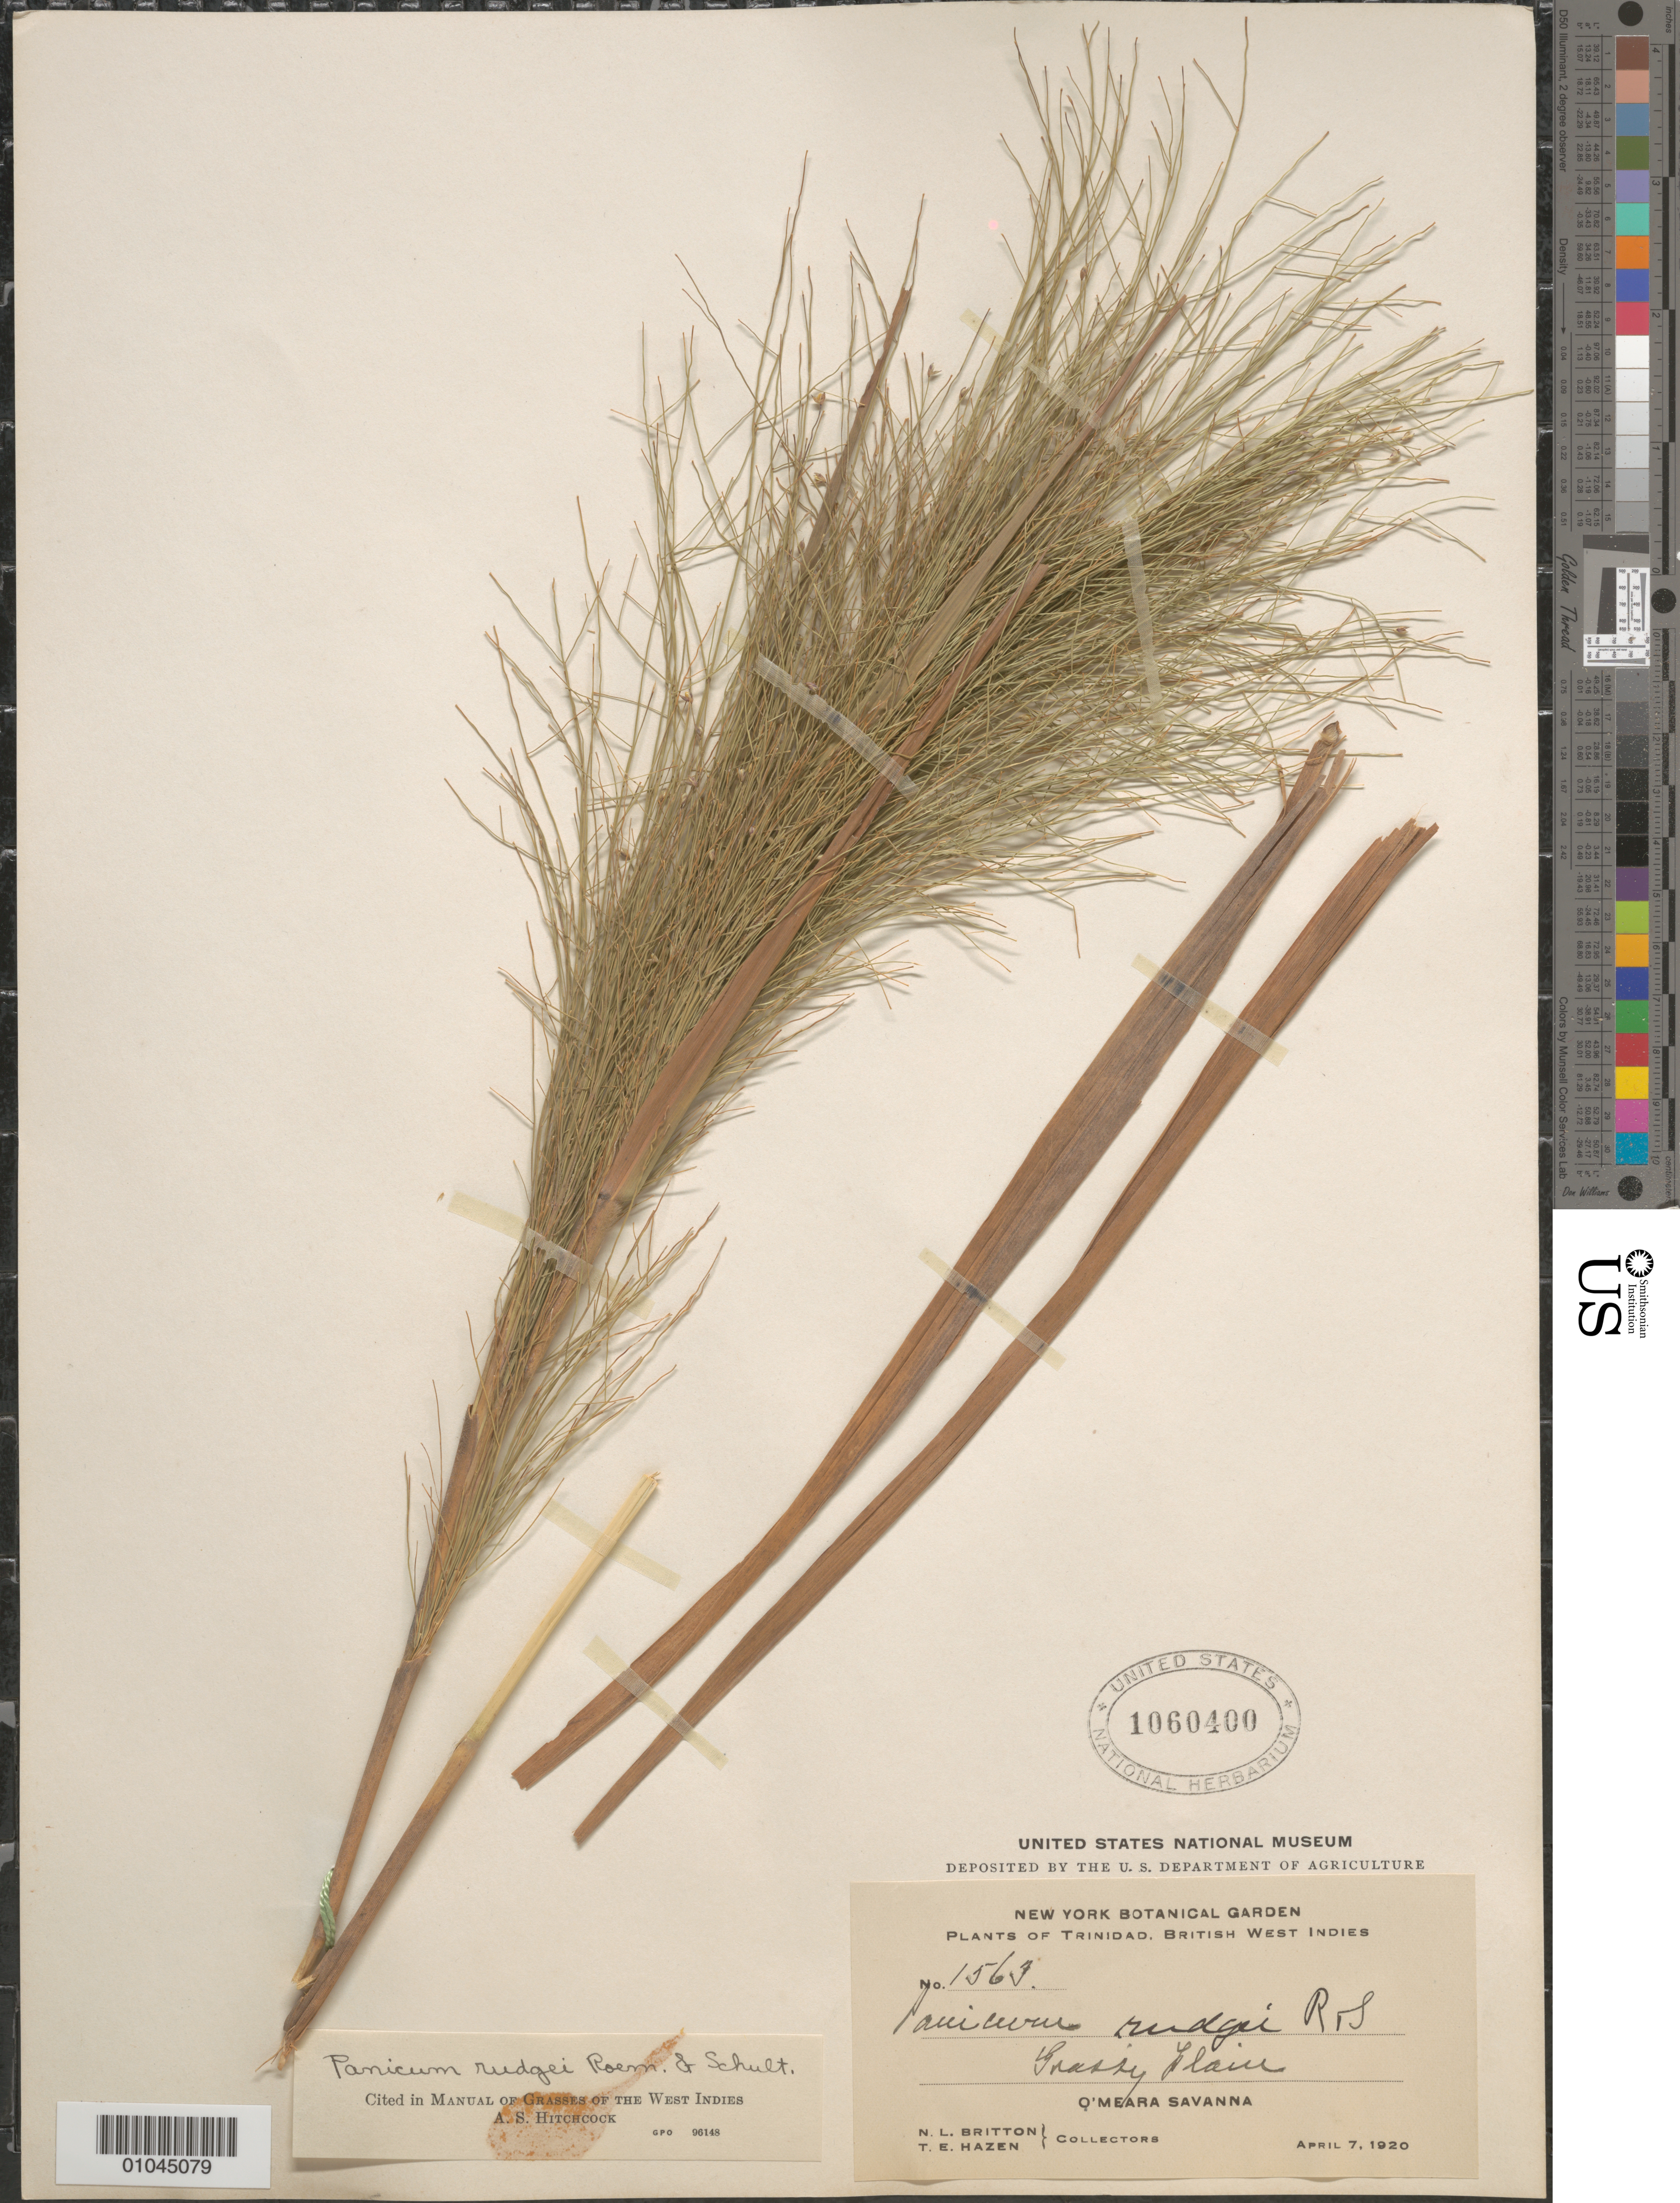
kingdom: Plantae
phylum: Tracheophyta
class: Liliopsida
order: Poales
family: Poaceae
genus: Panicum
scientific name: Panicum rudgei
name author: Roem. & Schult.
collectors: N. Britton & T. E. Hazen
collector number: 1569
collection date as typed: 07 Apr 1920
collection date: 1920-04-07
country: Trinidad and Tobago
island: Trinidad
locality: O'Meara savanna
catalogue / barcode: US 1060400